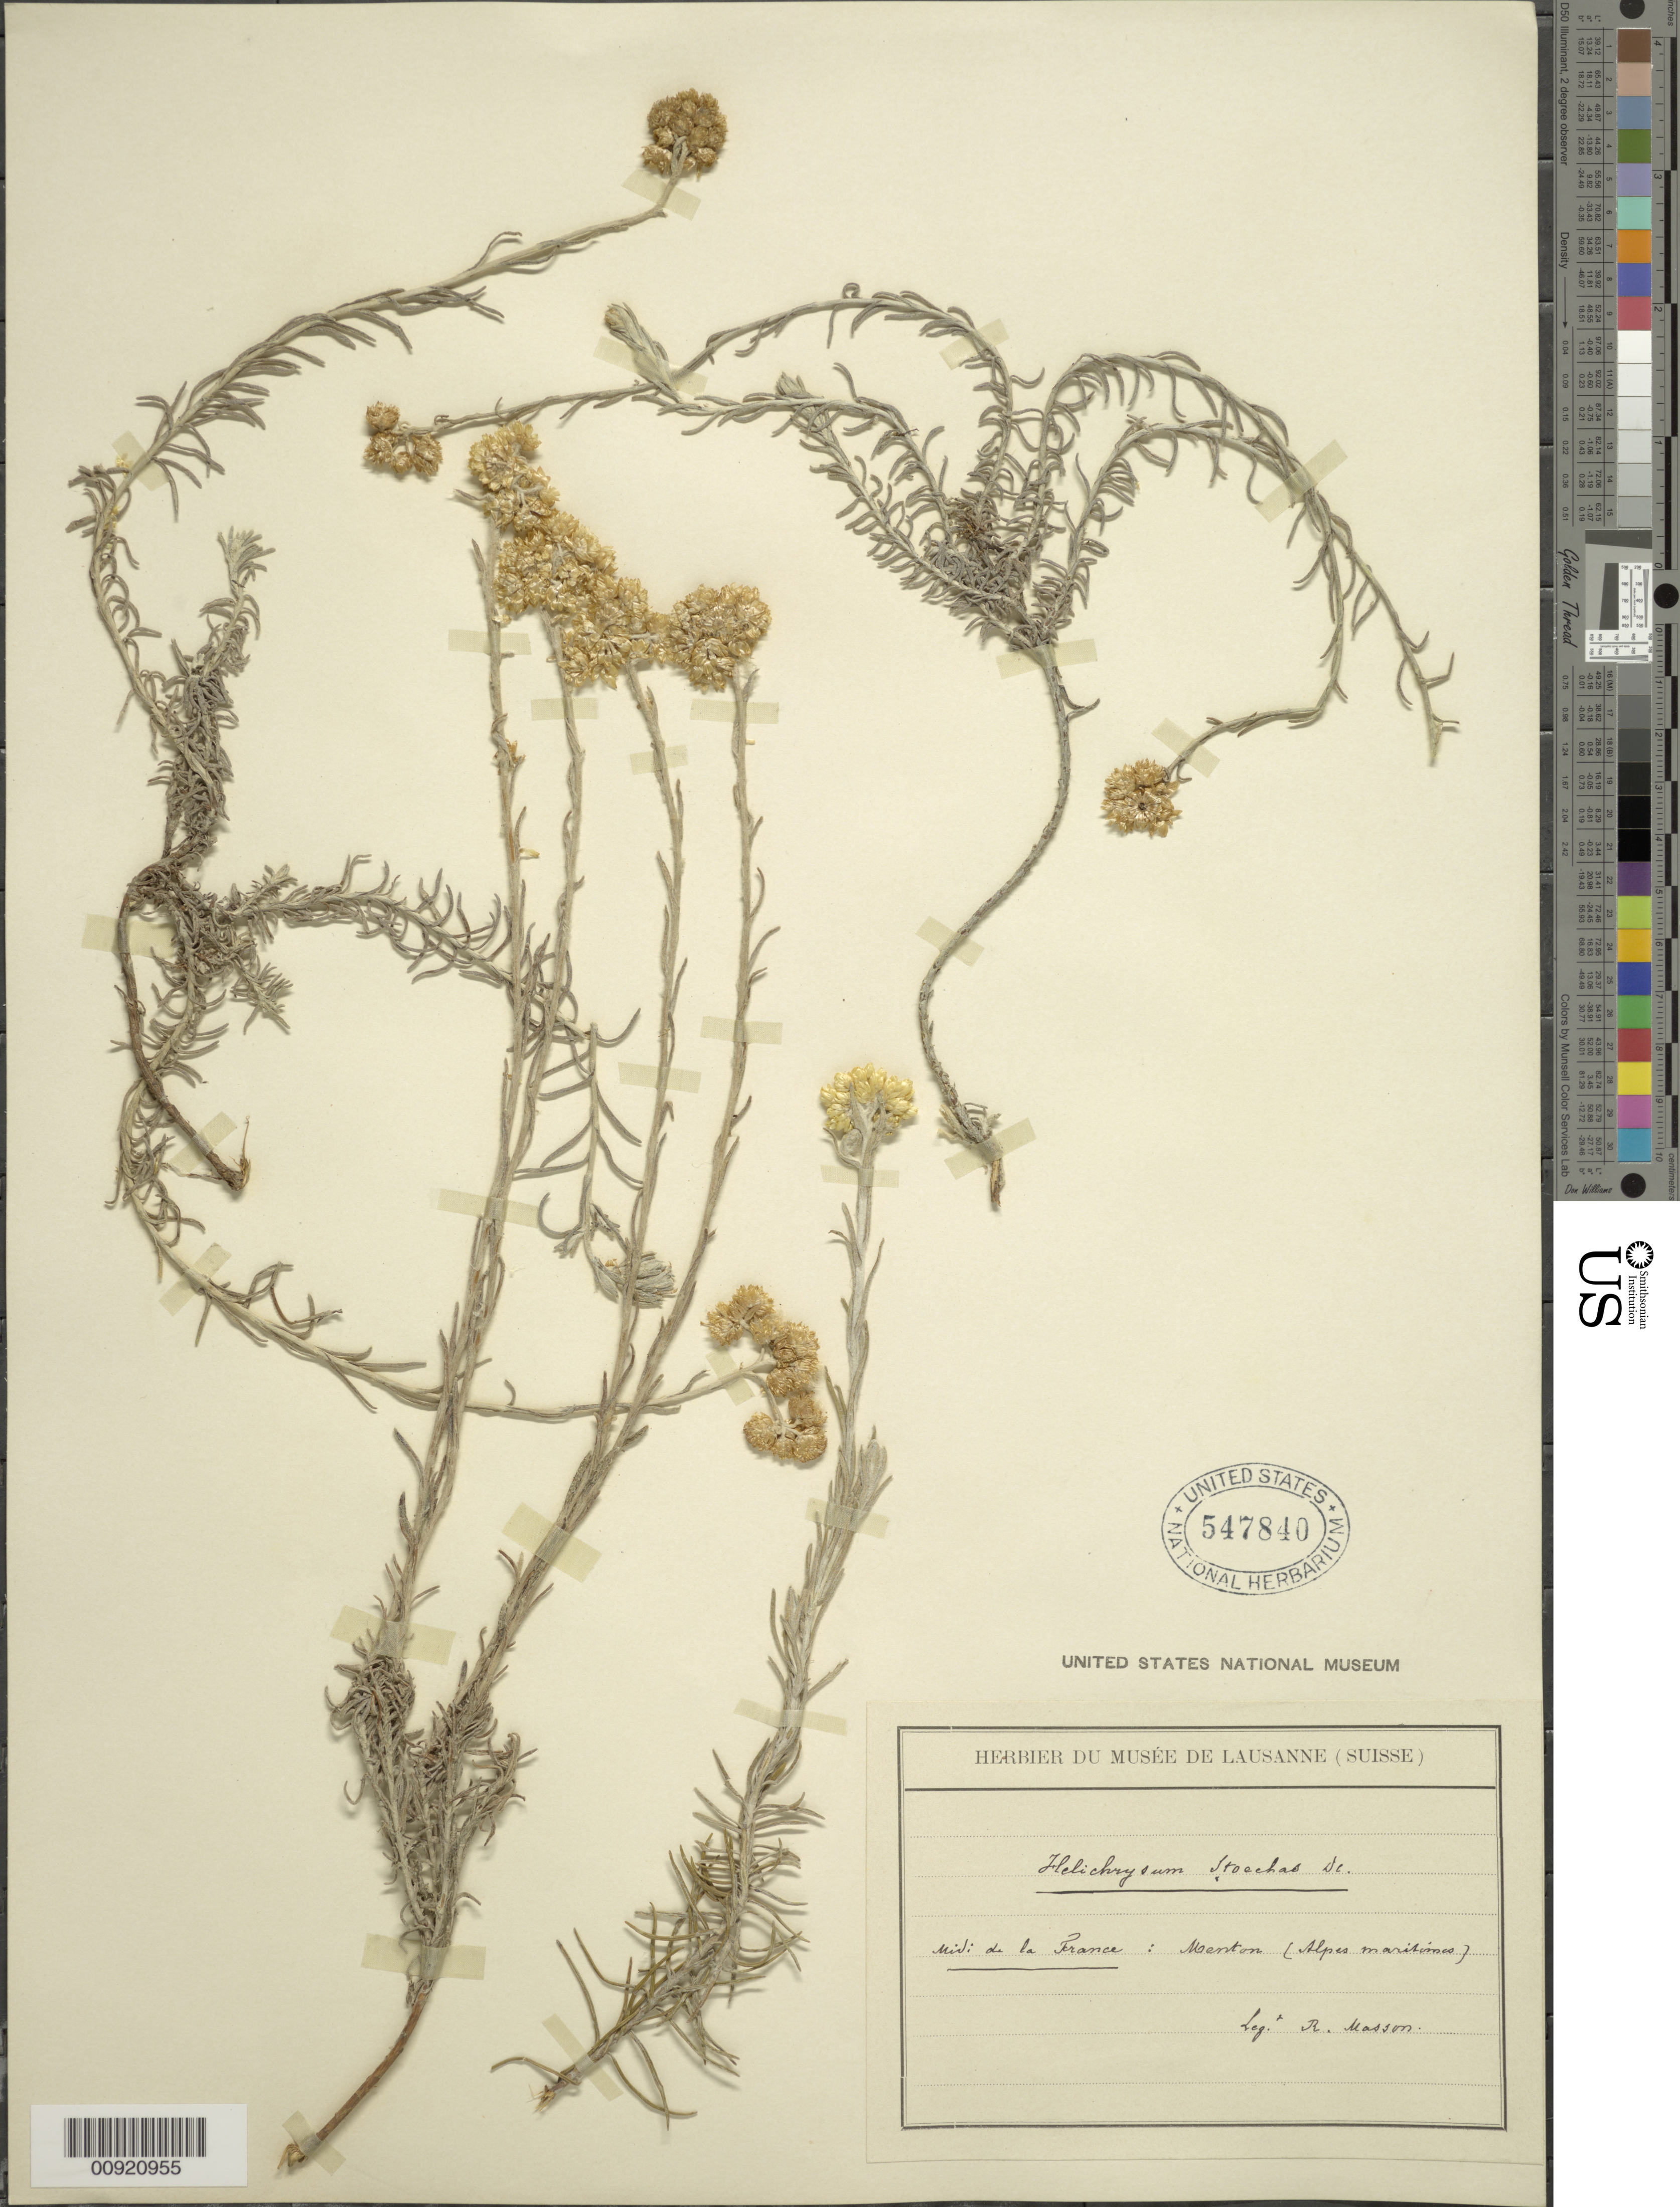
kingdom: Plantae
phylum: Tracheophyta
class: Magnoliopsida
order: Asterales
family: Asteraceae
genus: Helichrysum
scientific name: Helichrysum stoechas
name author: DC.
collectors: R. Masson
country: France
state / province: Provence-Alpes-Côte d'Azur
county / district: Alpes Maritimes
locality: midi de la France: Menton (Alpes Maritimes)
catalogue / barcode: US 547840